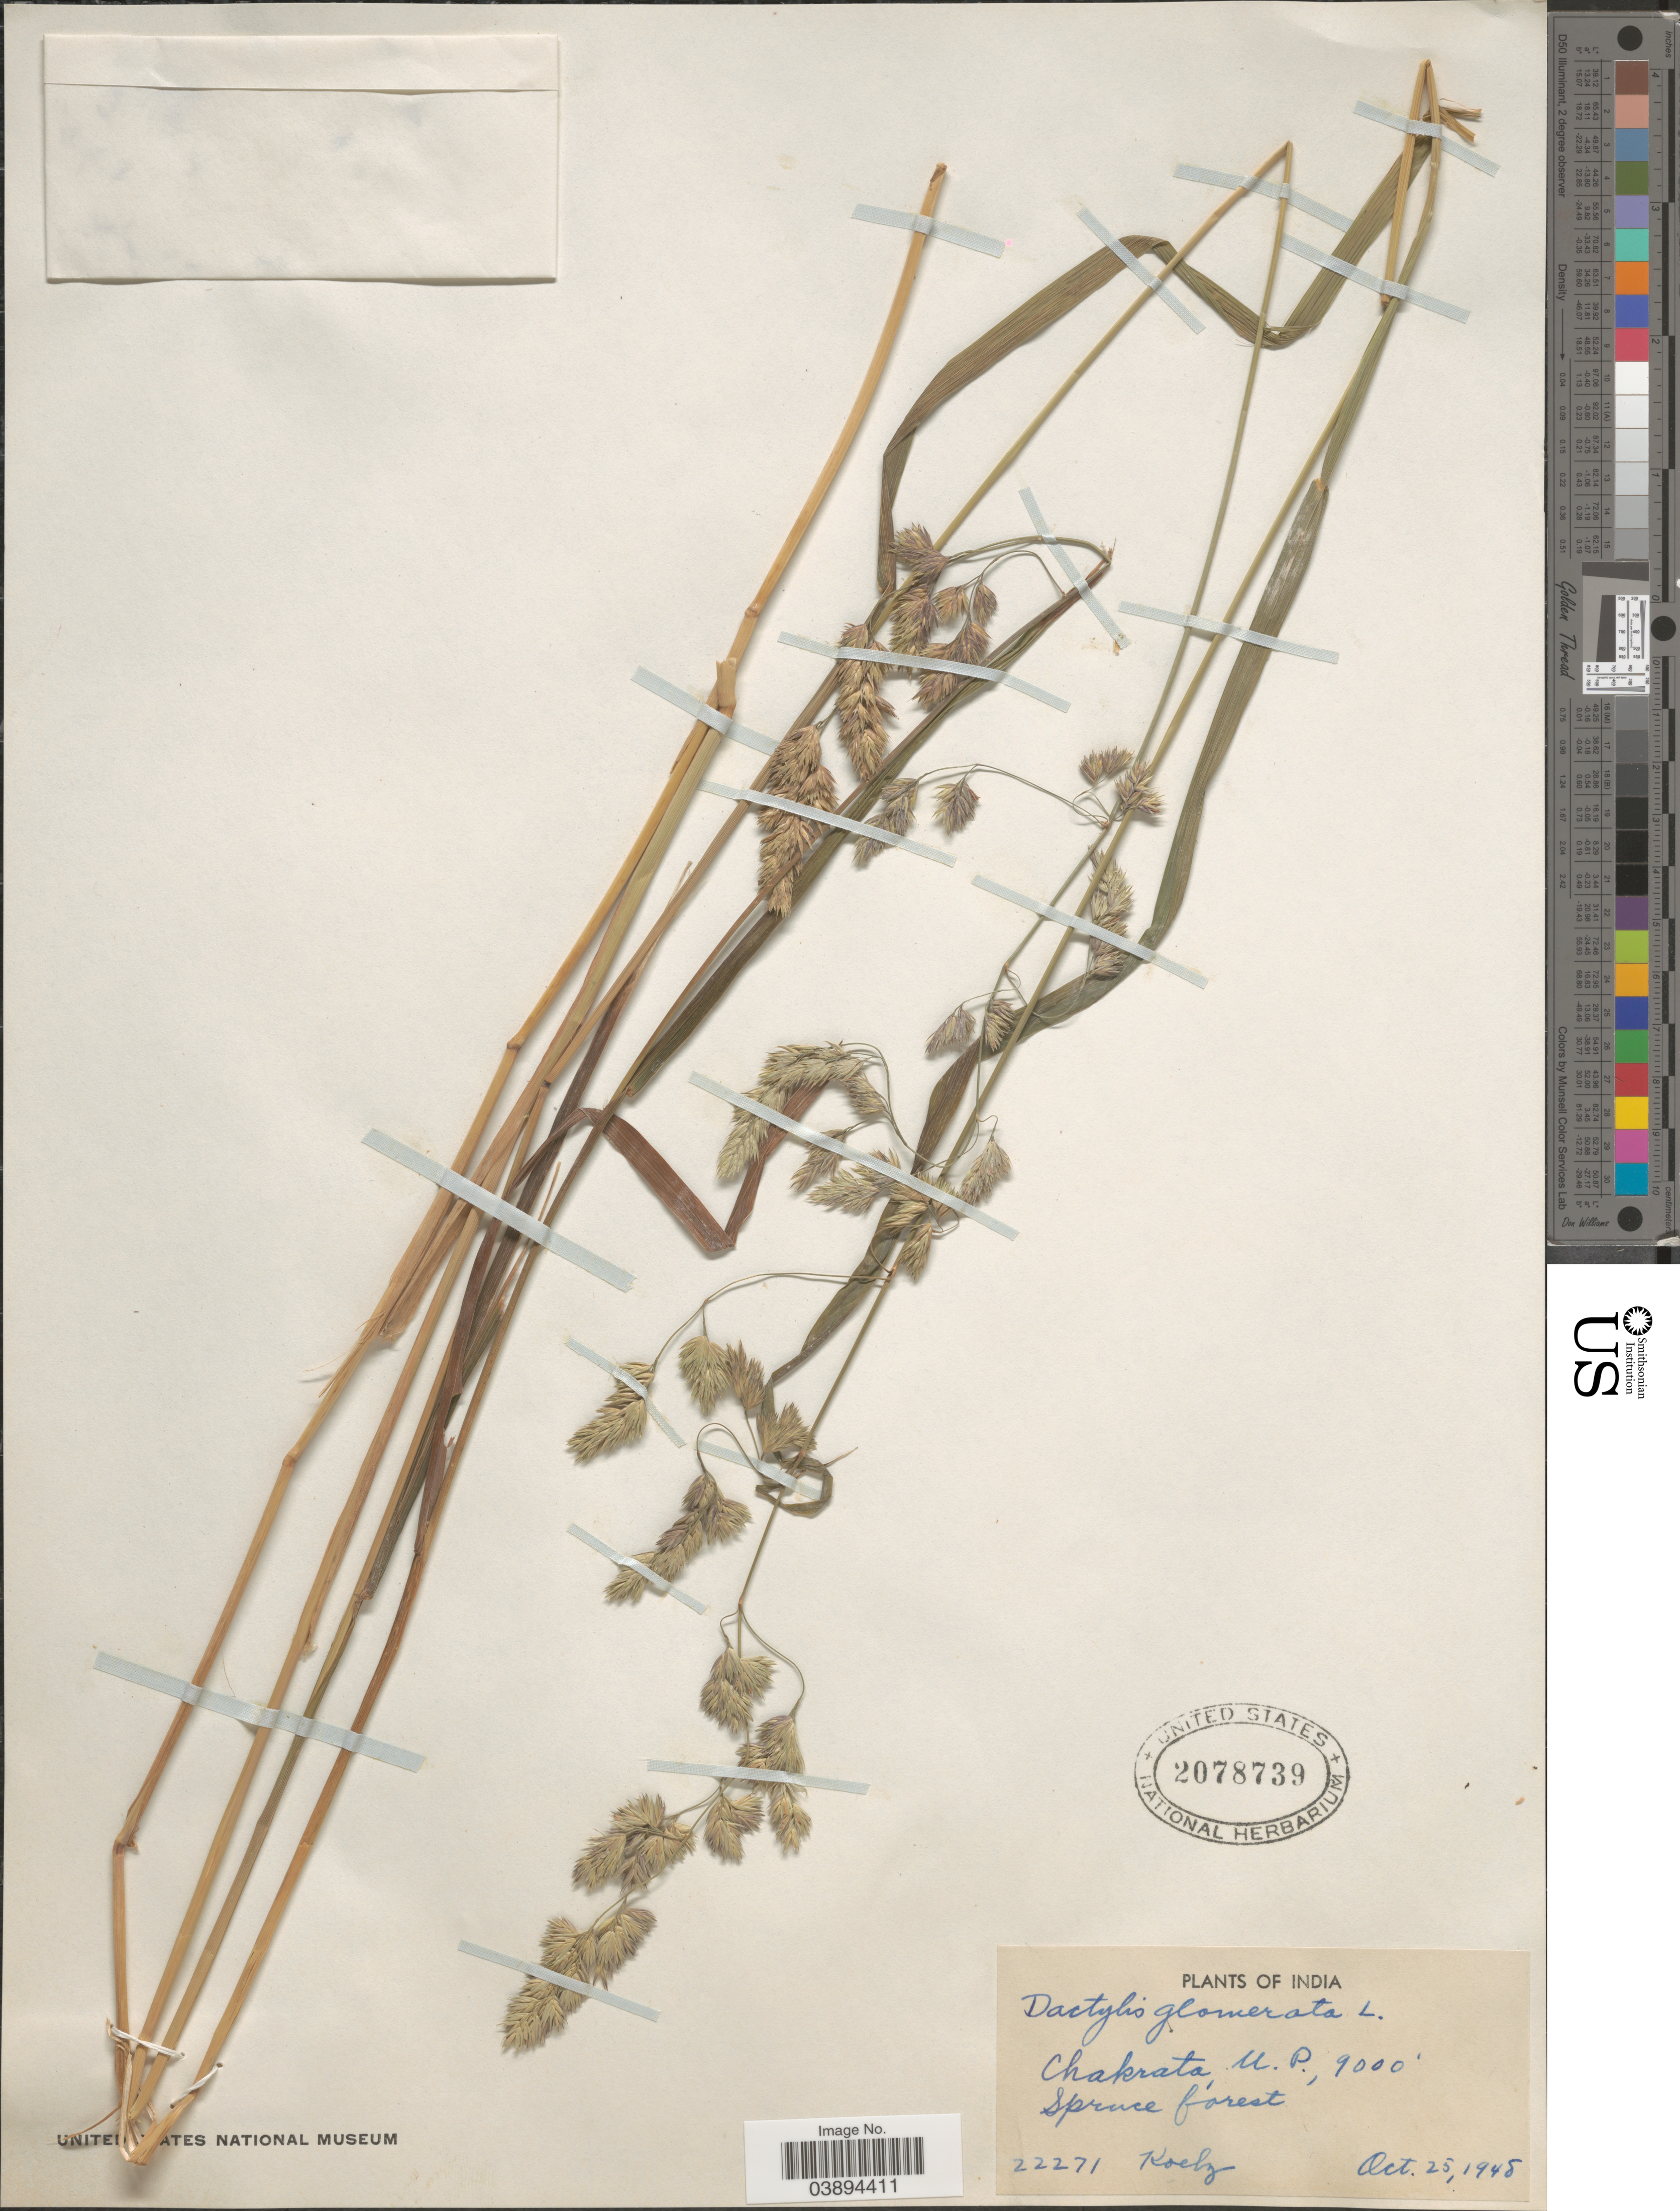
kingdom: Plantae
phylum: Tracheophyta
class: Liliopsida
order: Poales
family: Poaceae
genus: Dactylis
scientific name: Dactylis glomerata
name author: L.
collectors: Koelz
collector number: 22271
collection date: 1948-10-25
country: India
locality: Chakrata, U. P.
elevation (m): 2743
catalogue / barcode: US 2078739